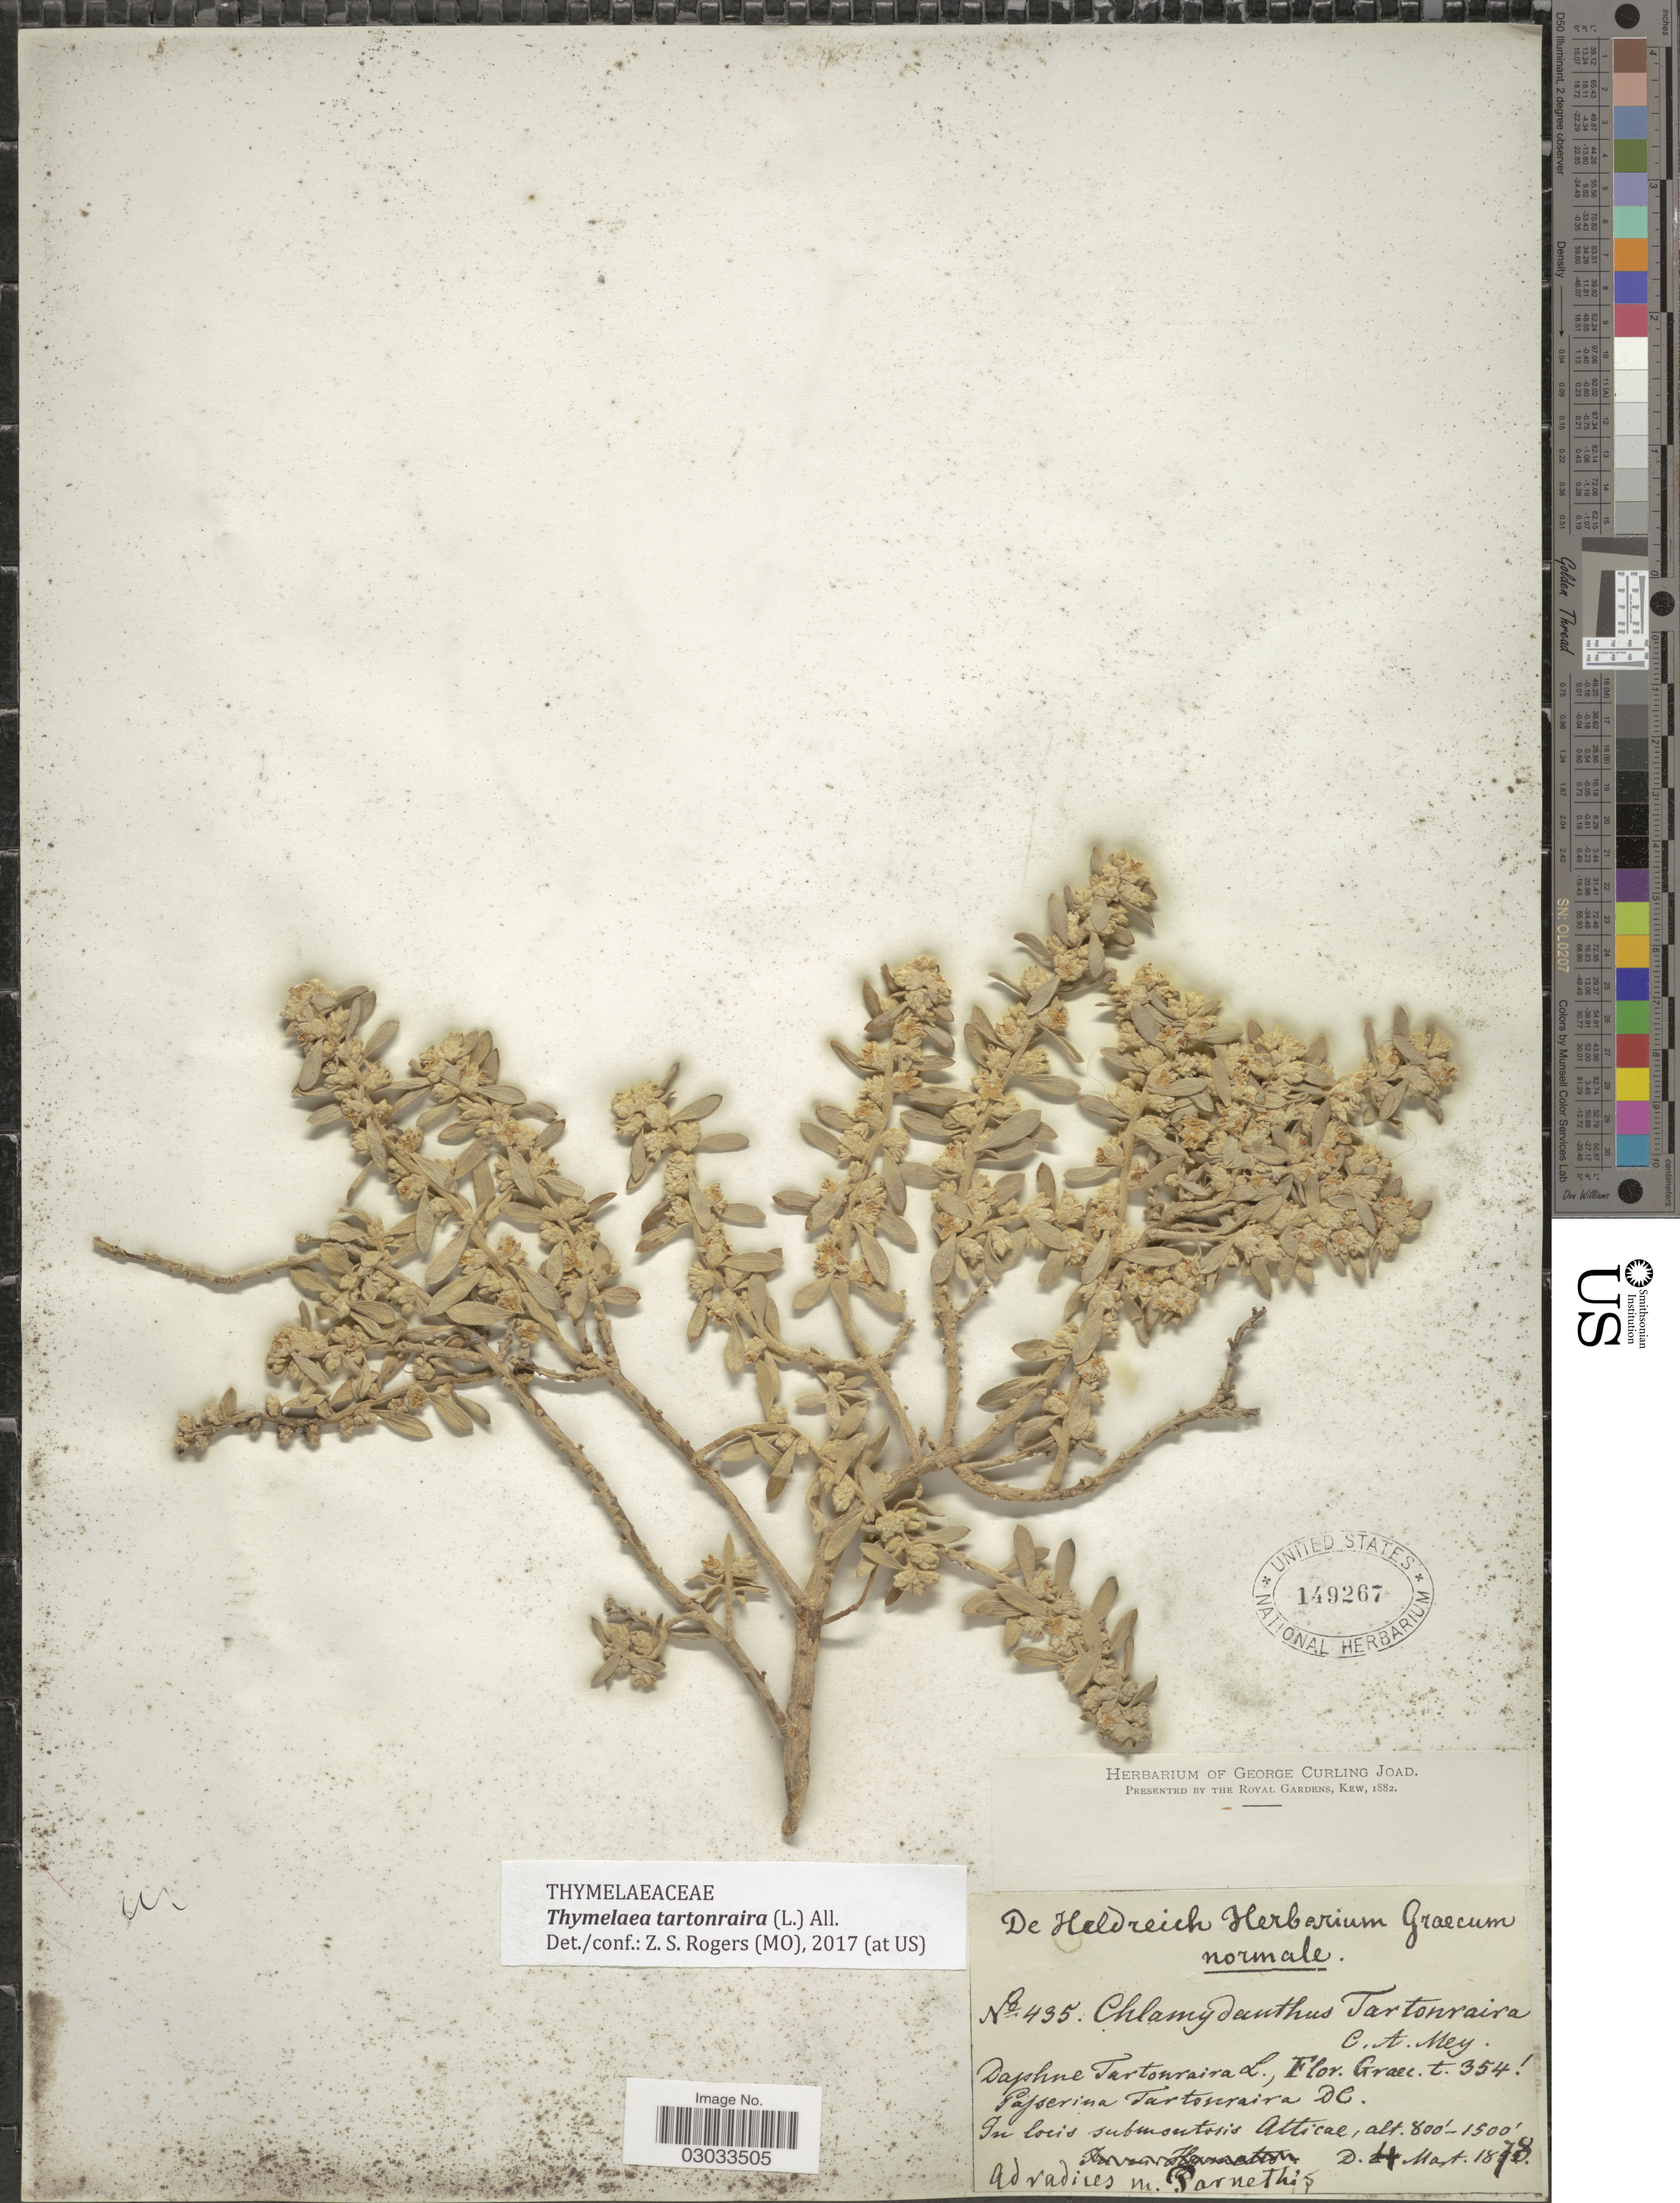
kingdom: Plantae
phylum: Tracheophyta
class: Magnoliopsida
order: Malvales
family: Thymelaeaceae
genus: Thymelaea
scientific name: Thymelaea tartonraira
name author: (L.) All.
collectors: ex herb. De Heldreich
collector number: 435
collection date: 1878-03-04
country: Greece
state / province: Attica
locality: In locis submontosis Atticae.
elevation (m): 244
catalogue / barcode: US 149267